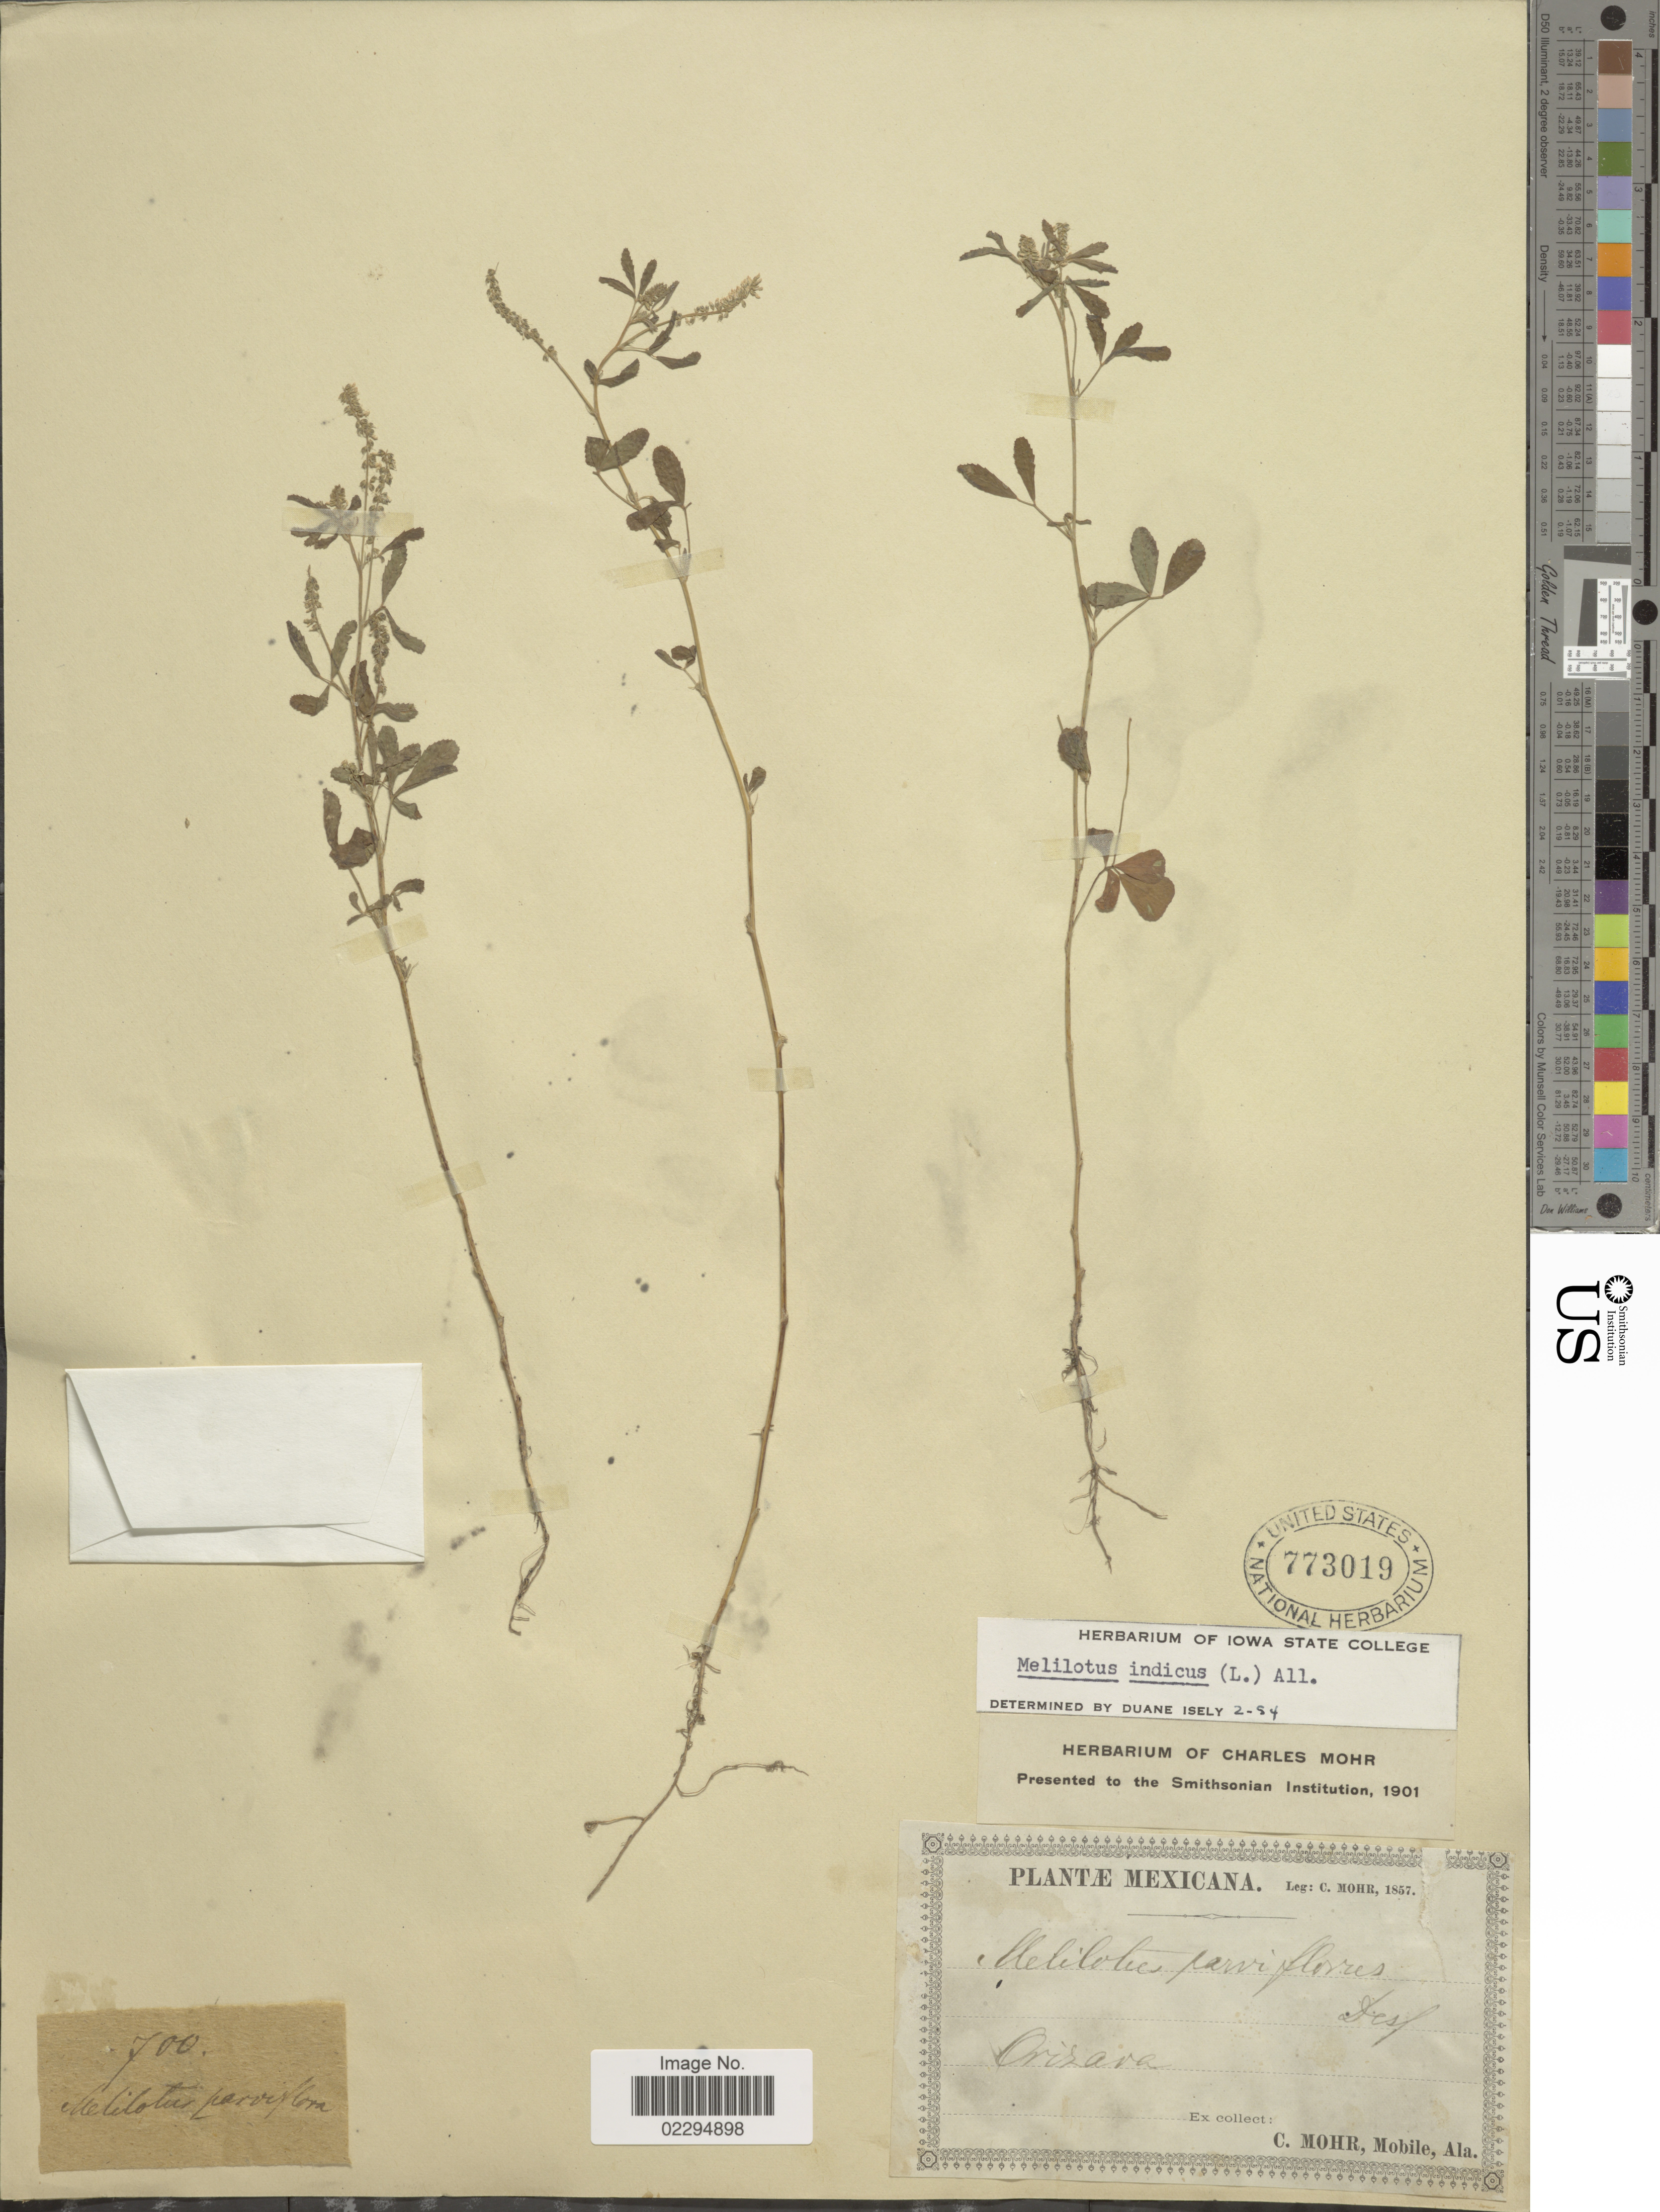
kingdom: Plantae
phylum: Tracheophyta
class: Magnoliopsida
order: Fabales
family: Fabaceae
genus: Melilotus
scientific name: Melilotus indicus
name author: (L.) All.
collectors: C. T. Mohr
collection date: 1857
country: Mexico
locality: Orizaba, Mexico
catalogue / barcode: US 773019